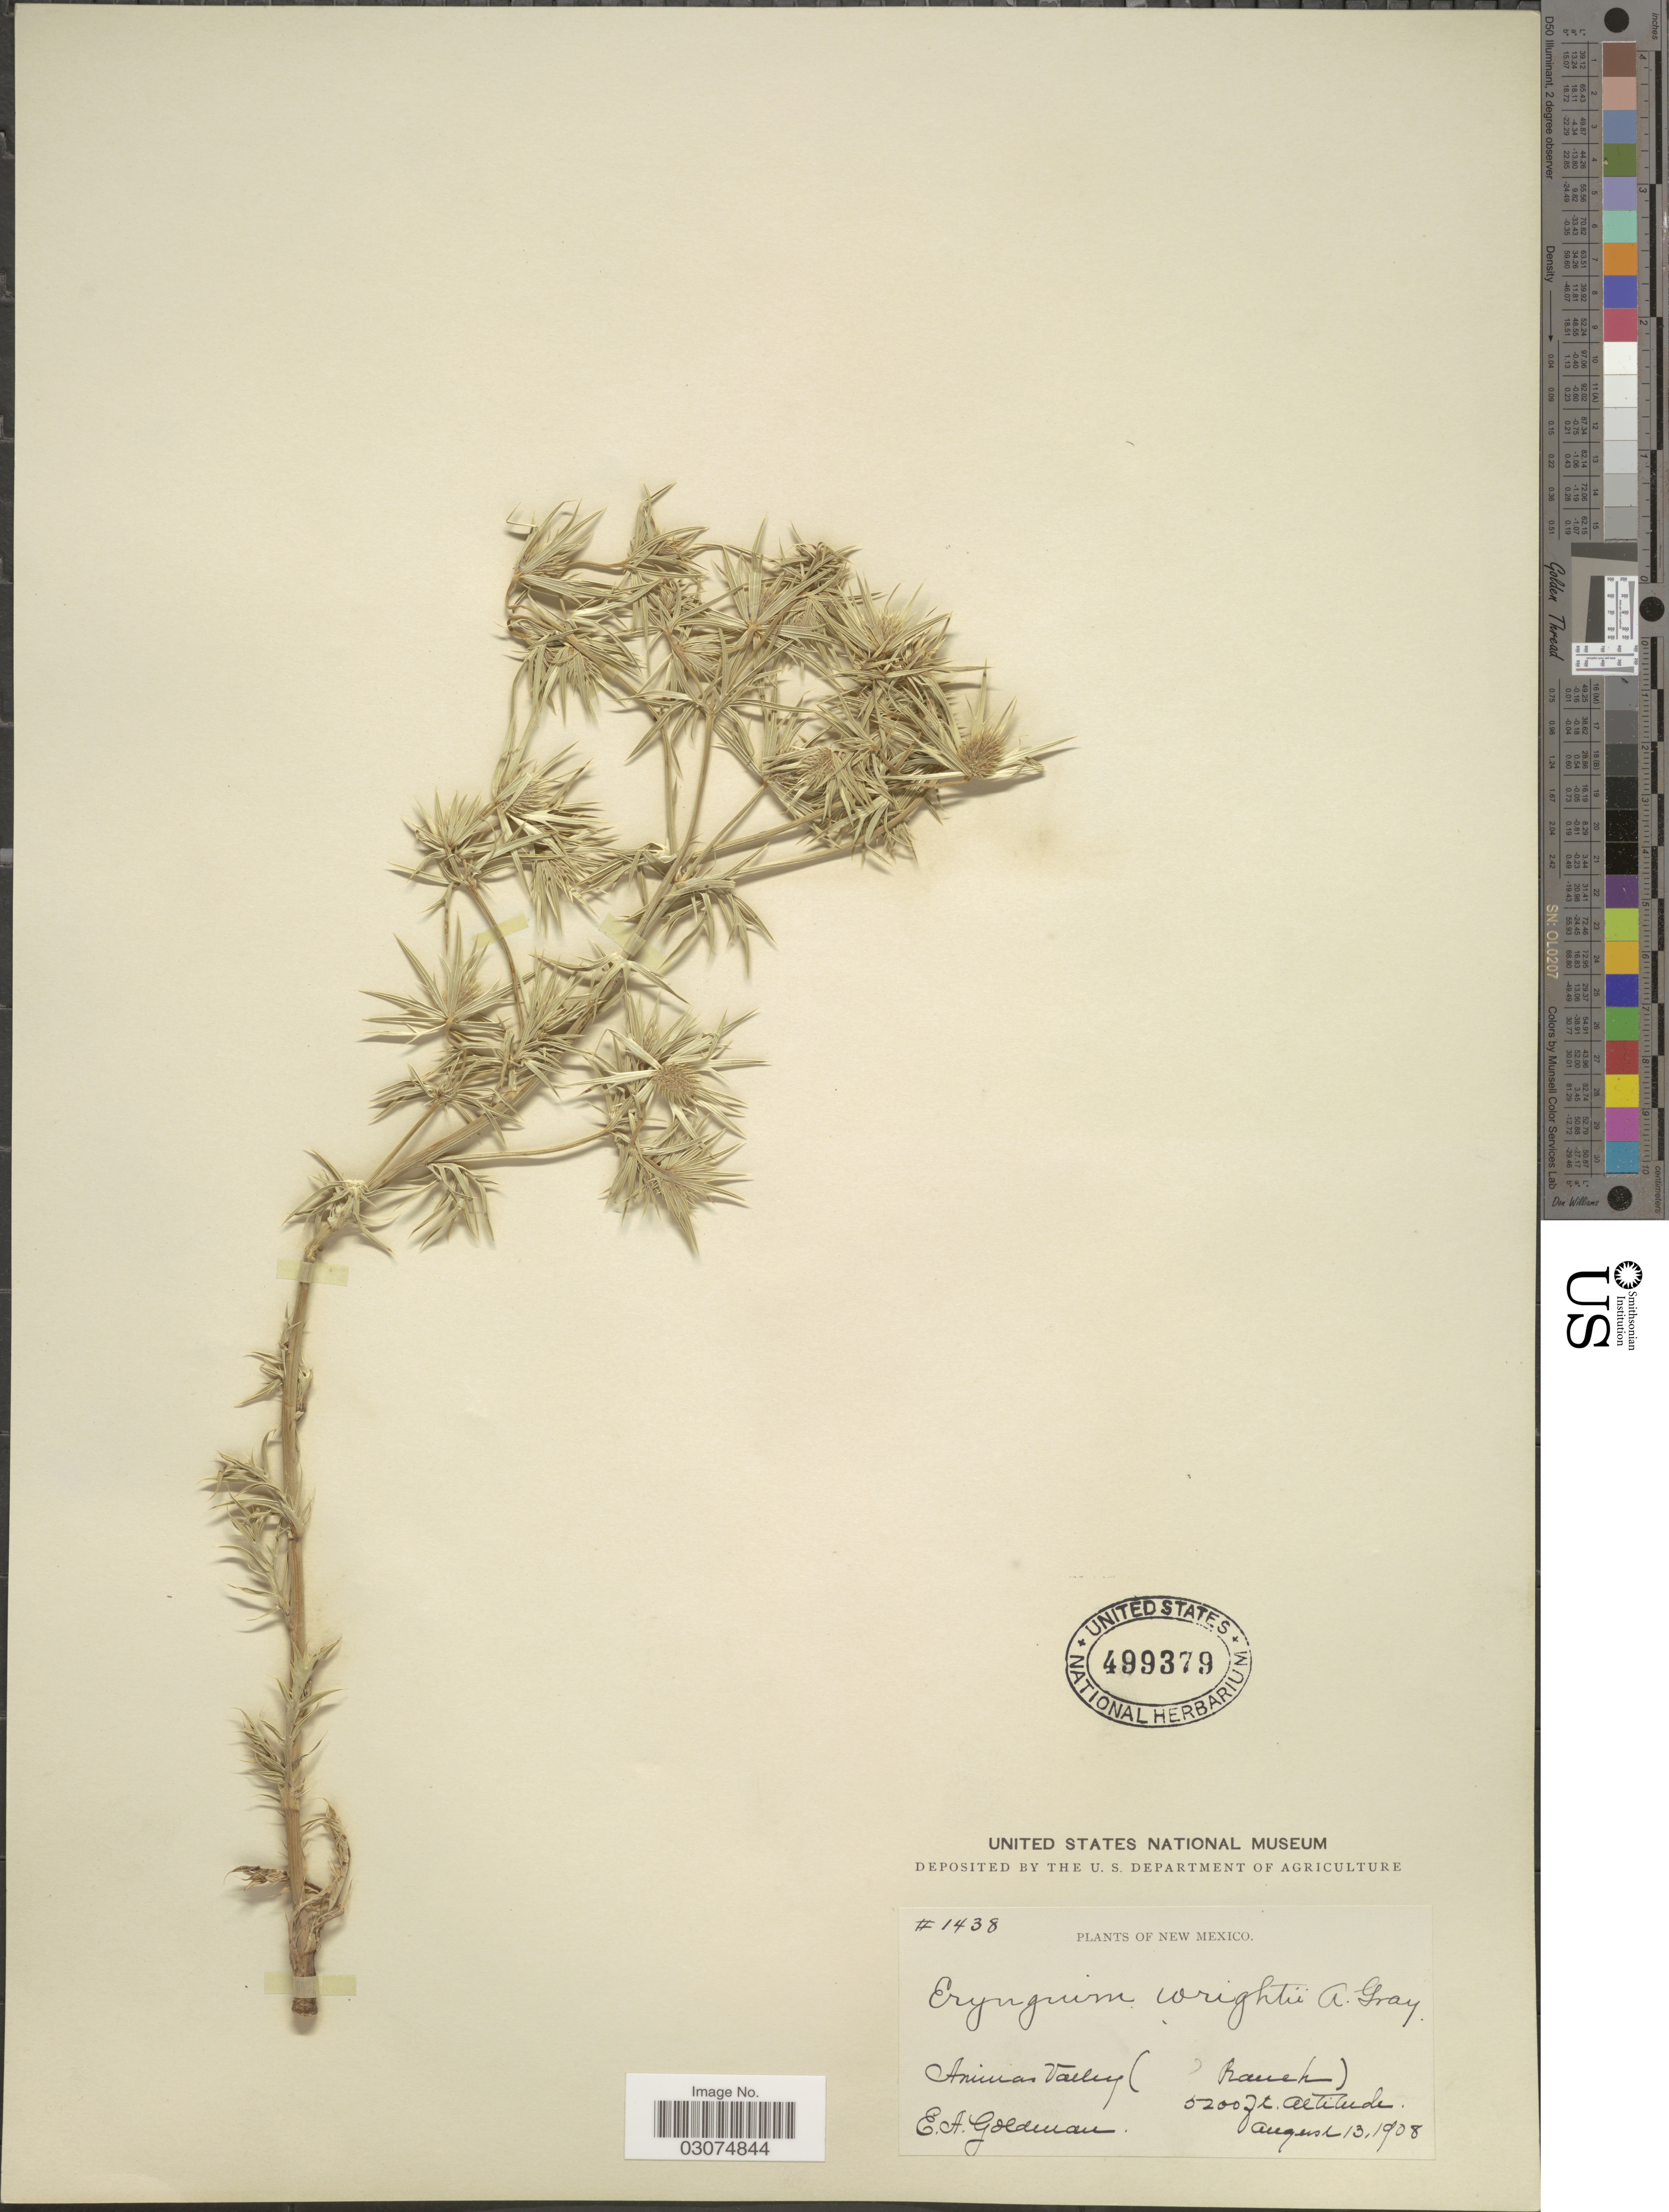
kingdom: Plantae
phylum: Tracheophyta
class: Magnoliopsida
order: Apiales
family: Apiaceae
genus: Eryngium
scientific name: Eryngium heterophyllum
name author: Engelm.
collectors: E. A. Goldman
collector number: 1438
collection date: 1908-08-13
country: United States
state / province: New Mexico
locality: Animas Valley (Ranch).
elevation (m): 1585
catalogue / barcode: US 499379